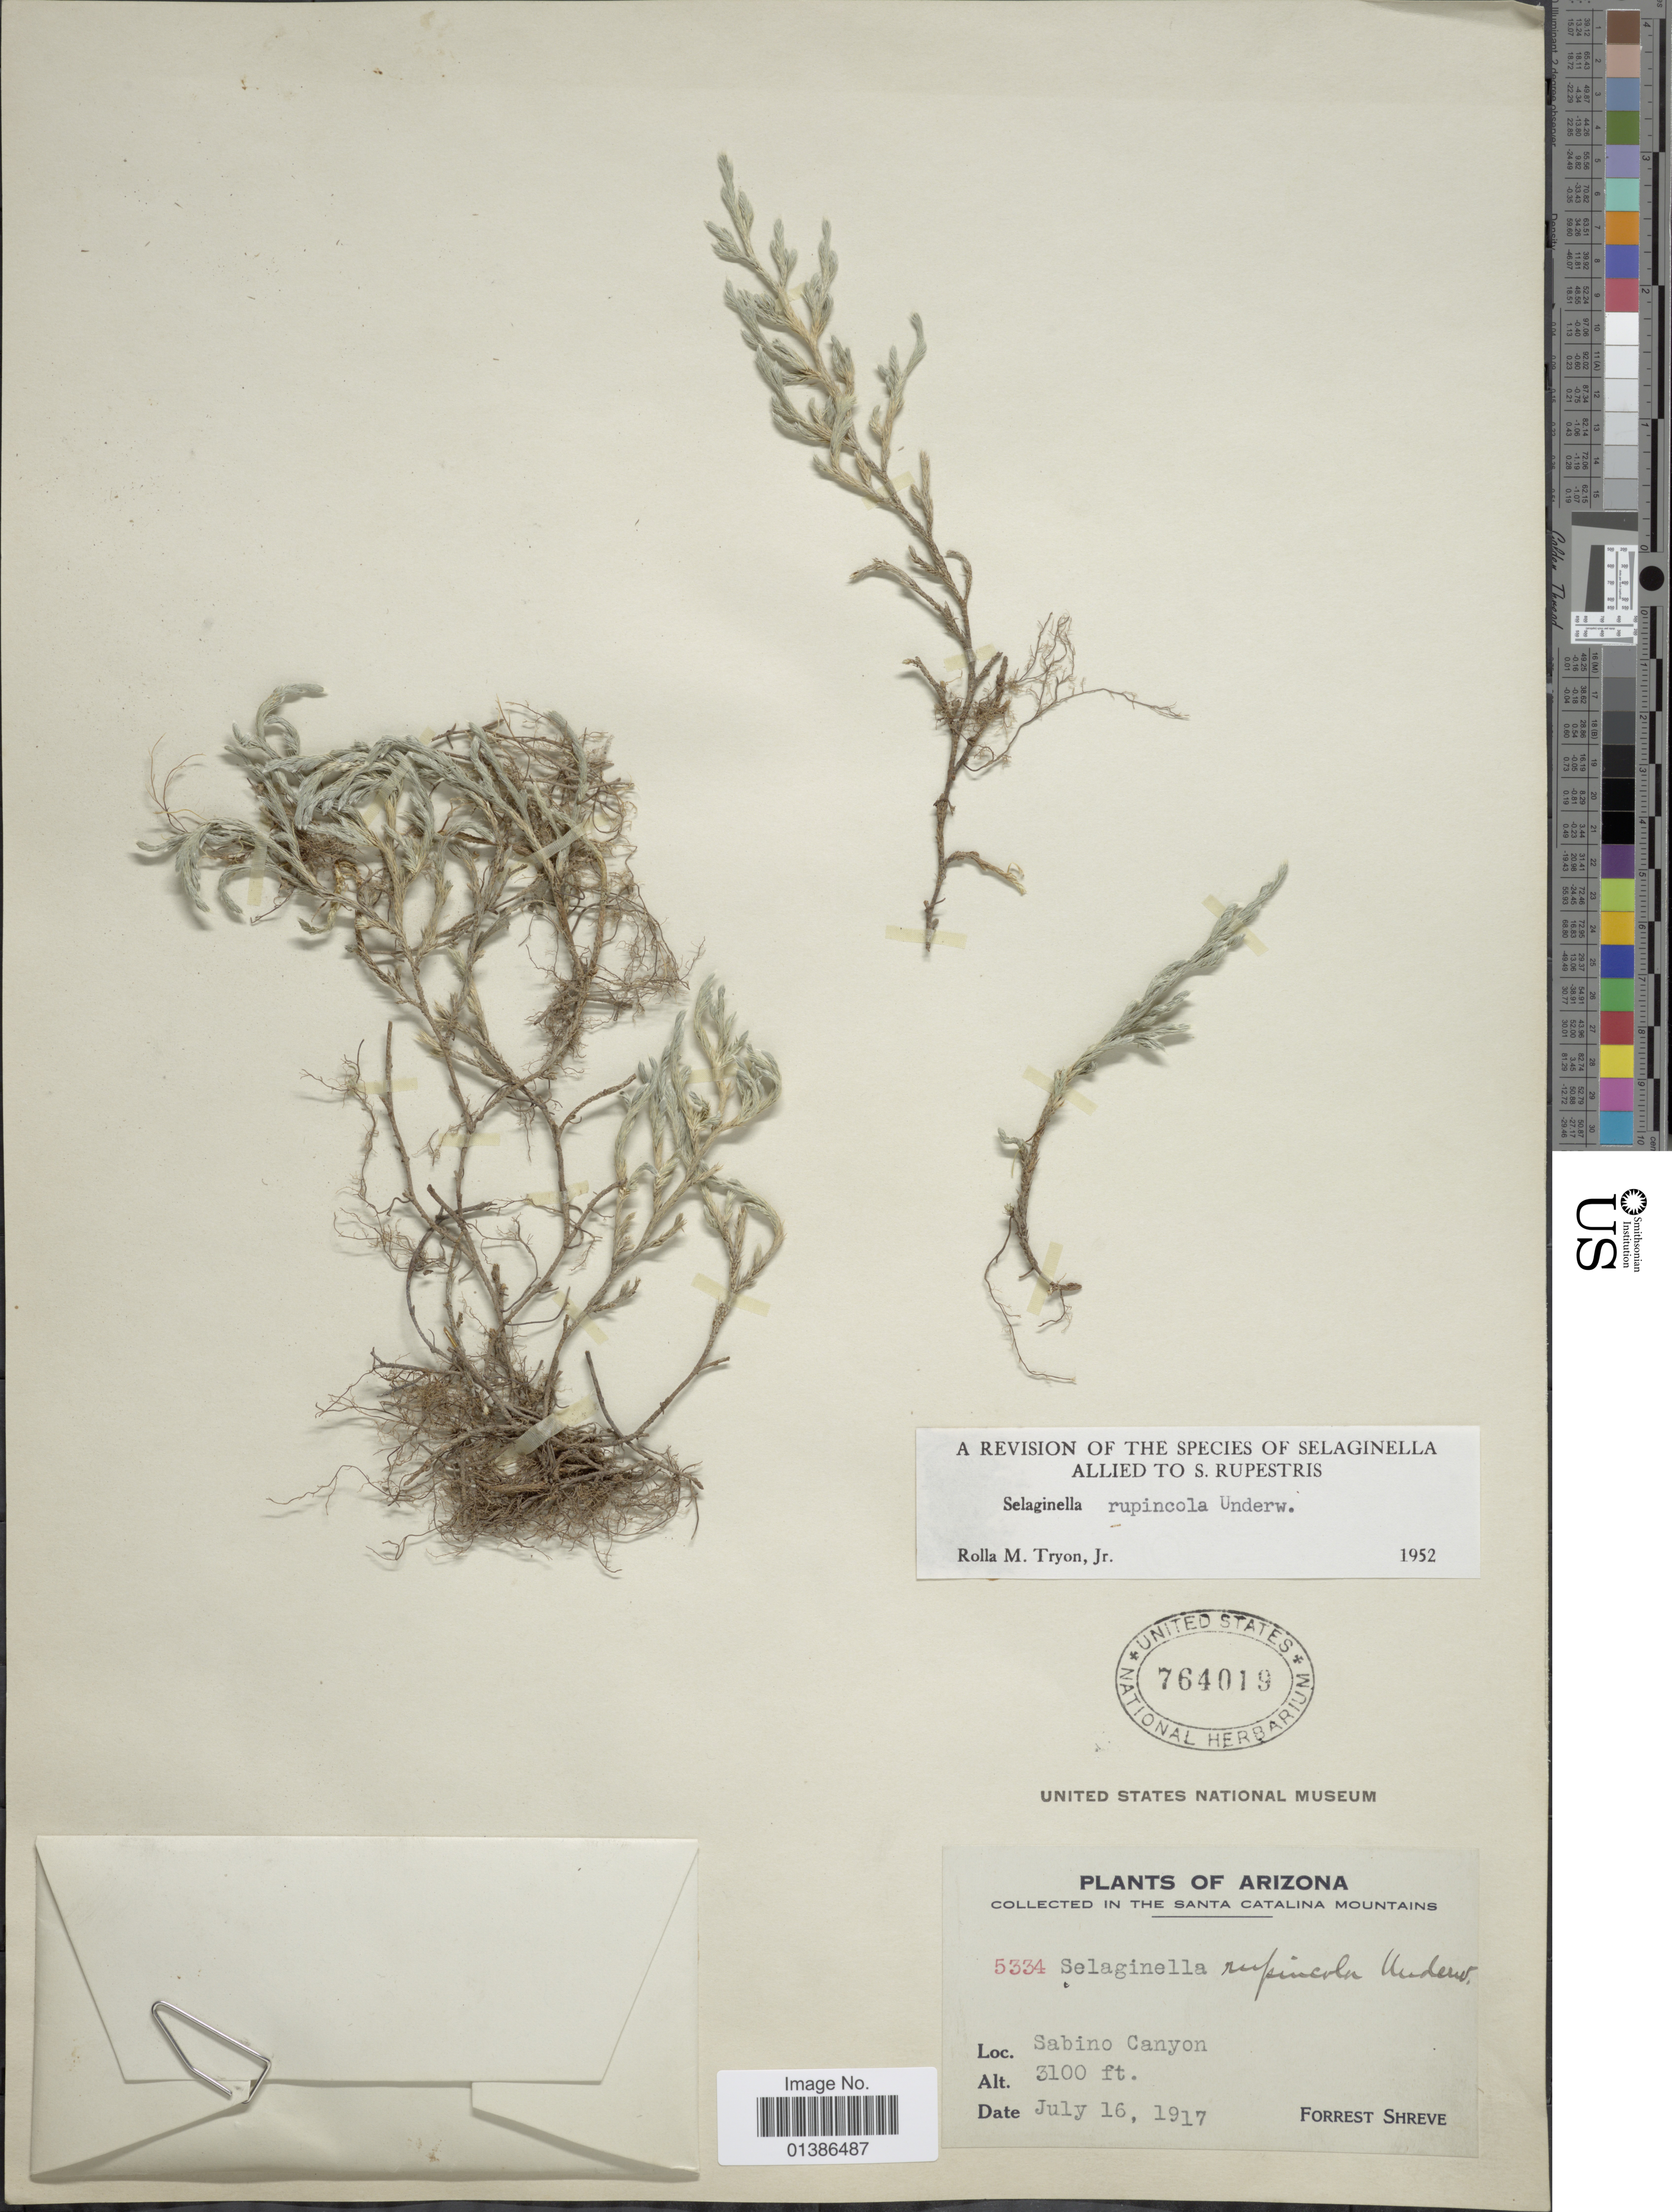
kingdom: Plantae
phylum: Tracheophyta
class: Lycopodiopsida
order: Selaginellales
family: Selaginellaceae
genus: Selaginella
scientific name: Selaginella rupincola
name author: Underw.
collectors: F. Shreve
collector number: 5334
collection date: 1917-07-16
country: United States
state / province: Arizona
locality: In the Santa Catalina Mountains. Sabino Canyon.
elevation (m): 945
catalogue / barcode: US 764019